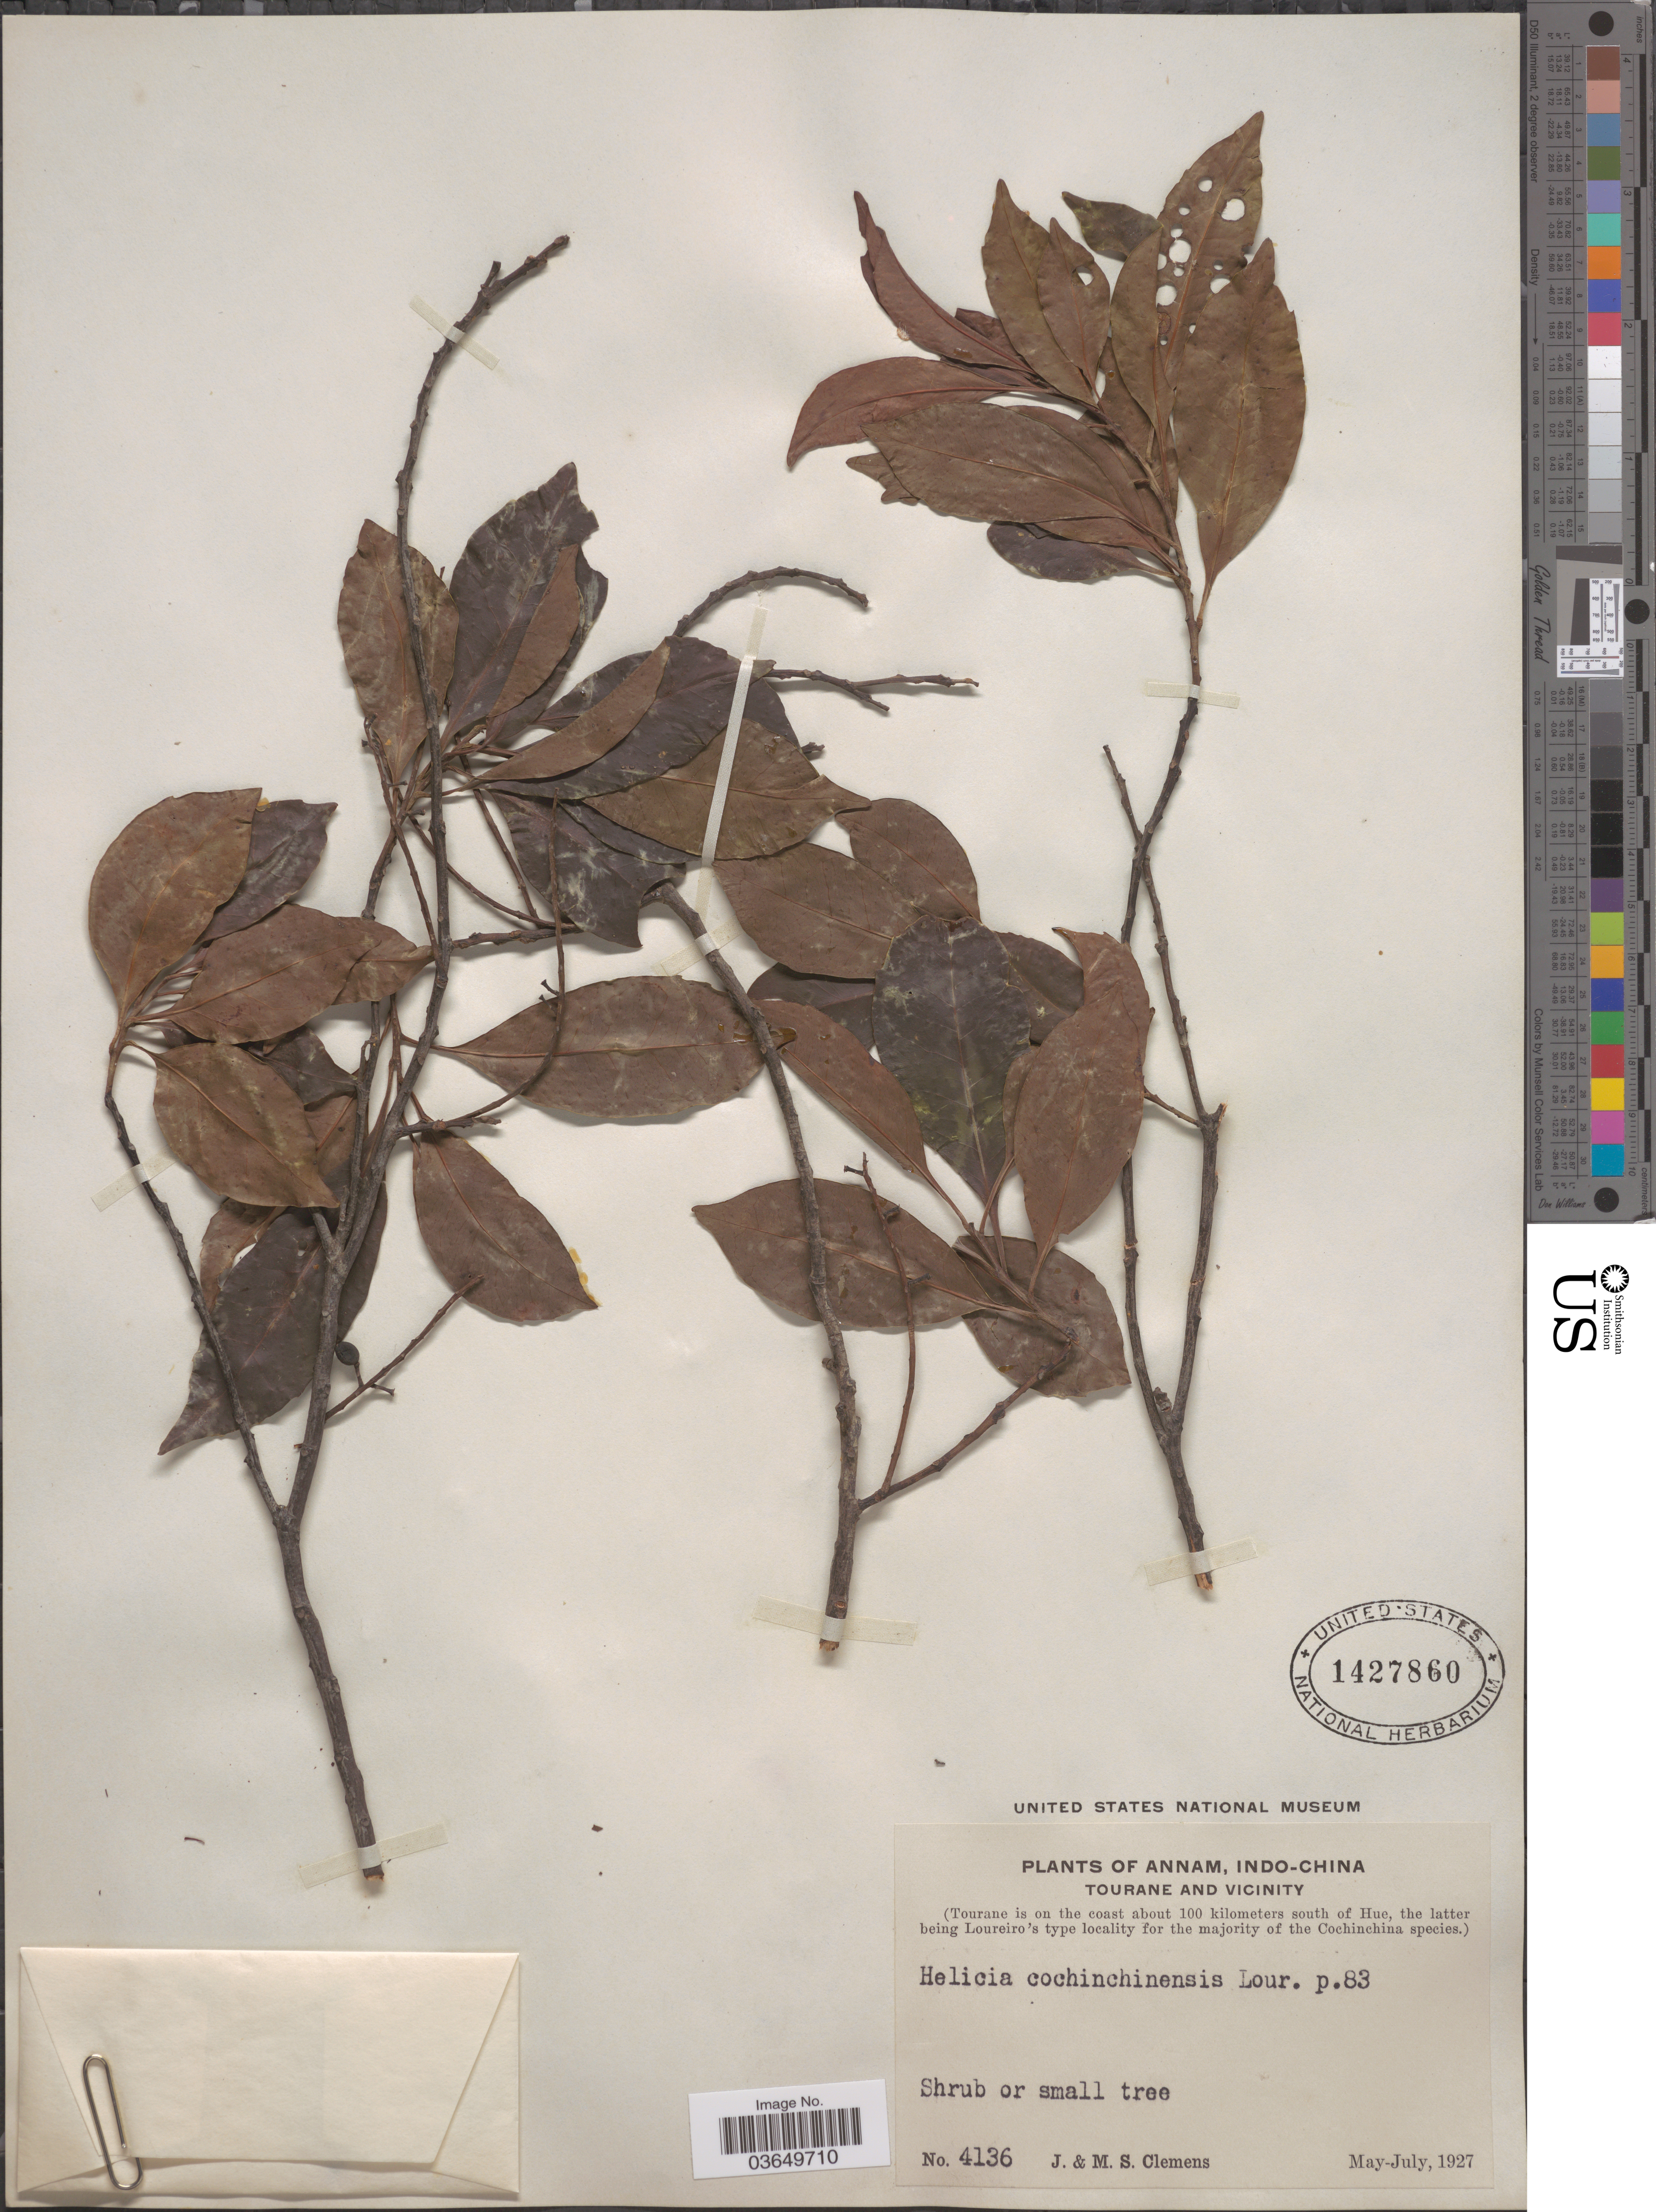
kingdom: Plantae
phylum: Tracheophyta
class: Magnoliopsida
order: Proteales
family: Proteaceae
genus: Helicia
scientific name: Helicia cochinchinensis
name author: Lour.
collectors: J. Clemens & M. S. Clemens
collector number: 4136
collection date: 1927-05/1927-07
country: Vietnam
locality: Annam, Indo-China. Tourane and vicinity. Tourane is on the coast about 100 kilometers south of Hue.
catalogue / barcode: US 1427860